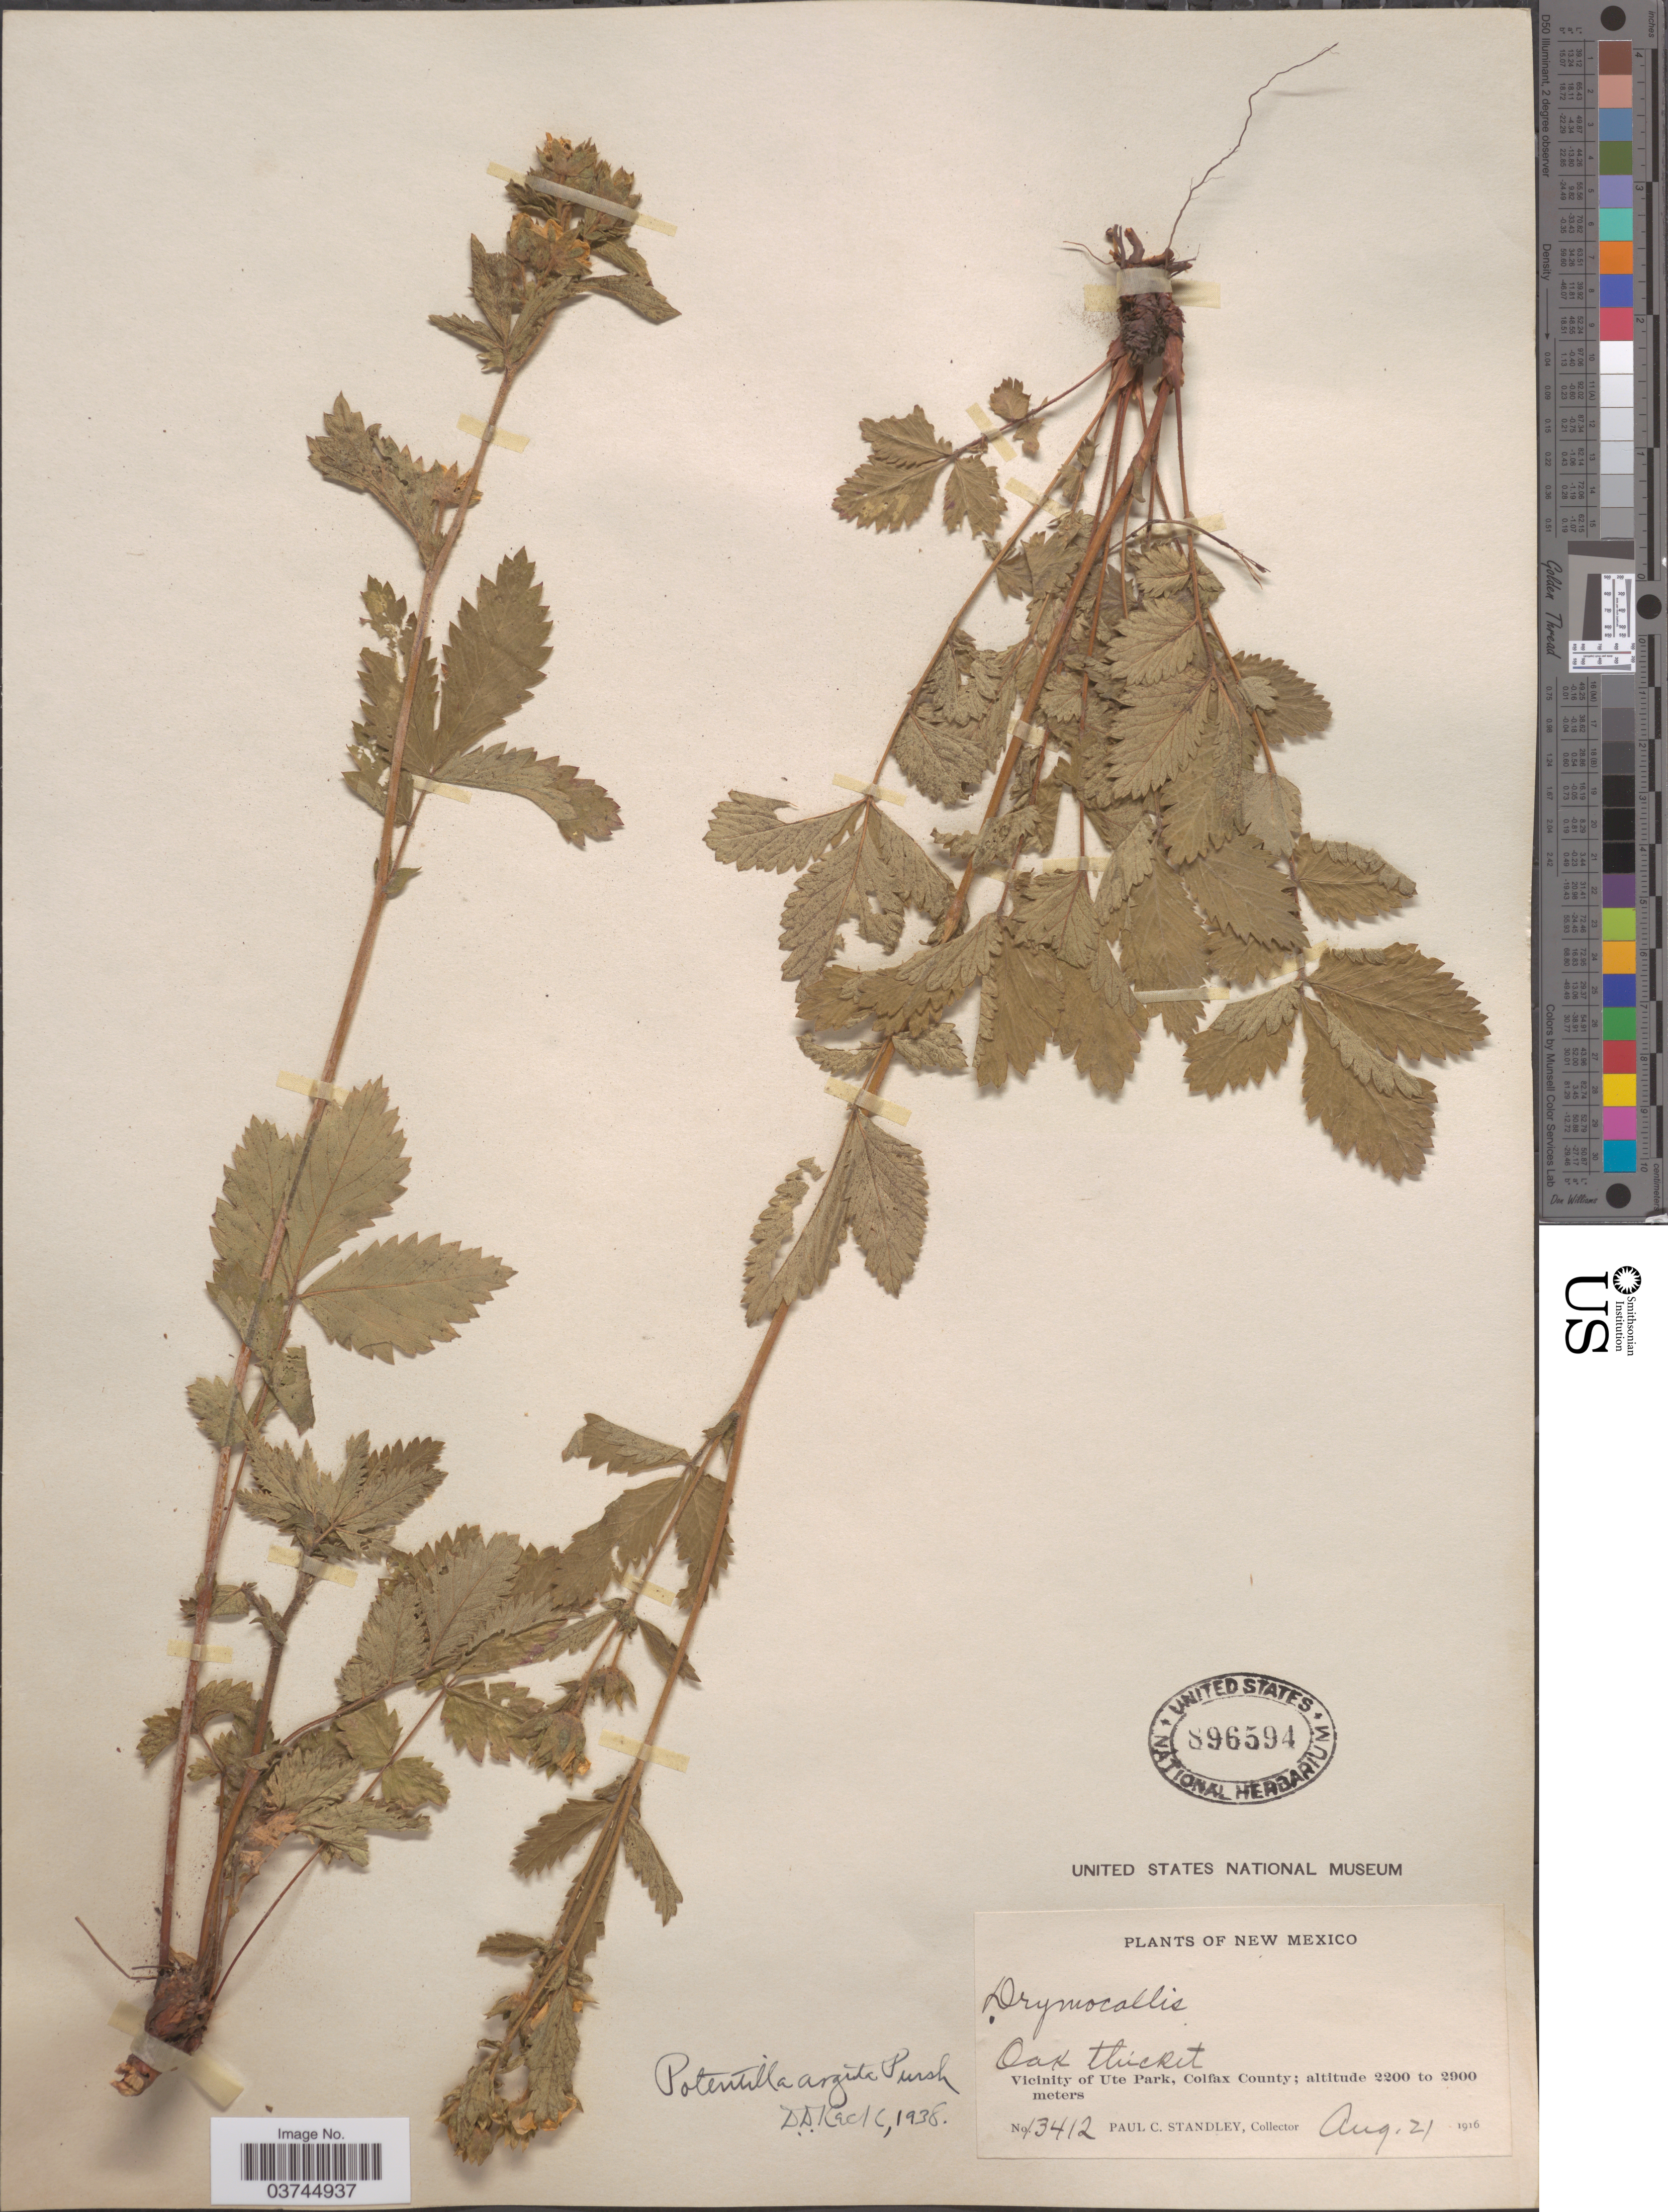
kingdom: Plantae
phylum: Tracheophyta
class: Magnoliopsida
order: Rosales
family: Rosaceae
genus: Drymocallis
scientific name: Drymocallis arguta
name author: (Pursh) Rydb.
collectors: P. C. Standley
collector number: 13412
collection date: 1916-08-21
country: United States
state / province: New Mexico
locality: Vicinity of Ute Park, Colfax County.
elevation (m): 2200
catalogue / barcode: US 896594